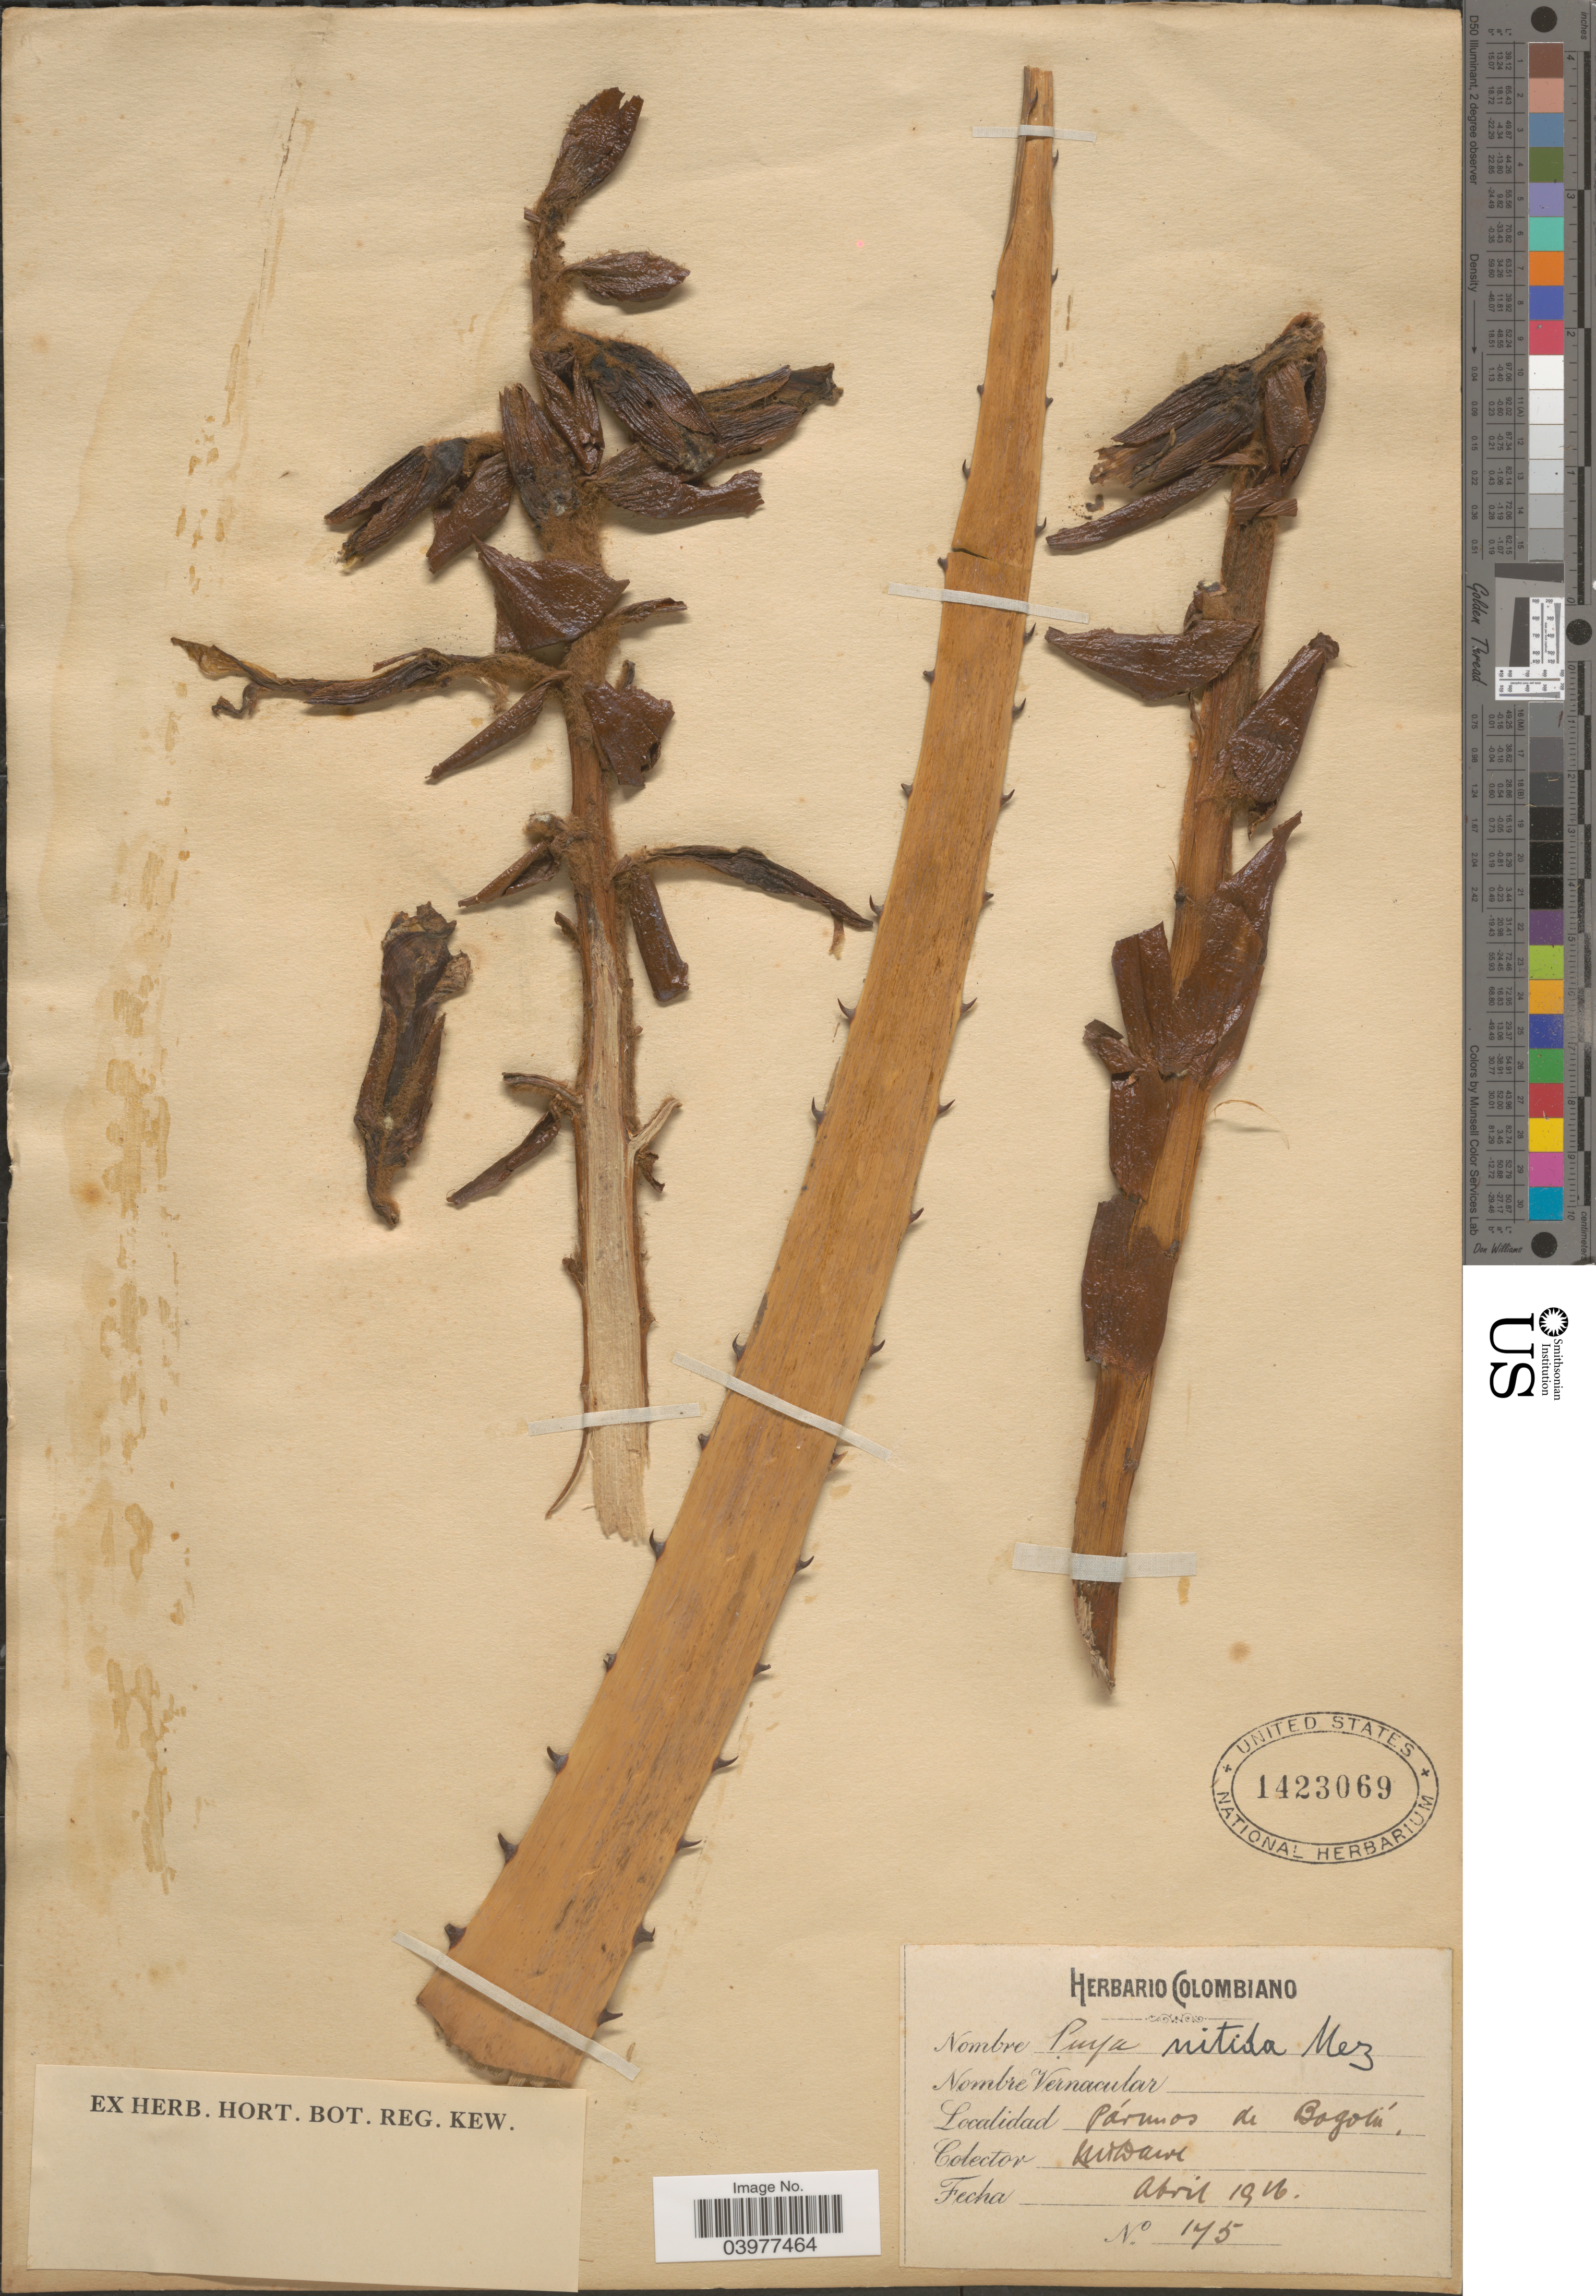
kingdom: Plantae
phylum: Tracheophyta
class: Liliopsida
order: Poales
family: Bromeliaceae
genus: Puya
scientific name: Puya nitida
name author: Mez in C. DC.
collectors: M. T. Dawe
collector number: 175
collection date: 1916-04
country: Colombia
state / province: Bogota D.C.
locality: Páramos de Bogotá.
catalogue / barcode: US 1423069